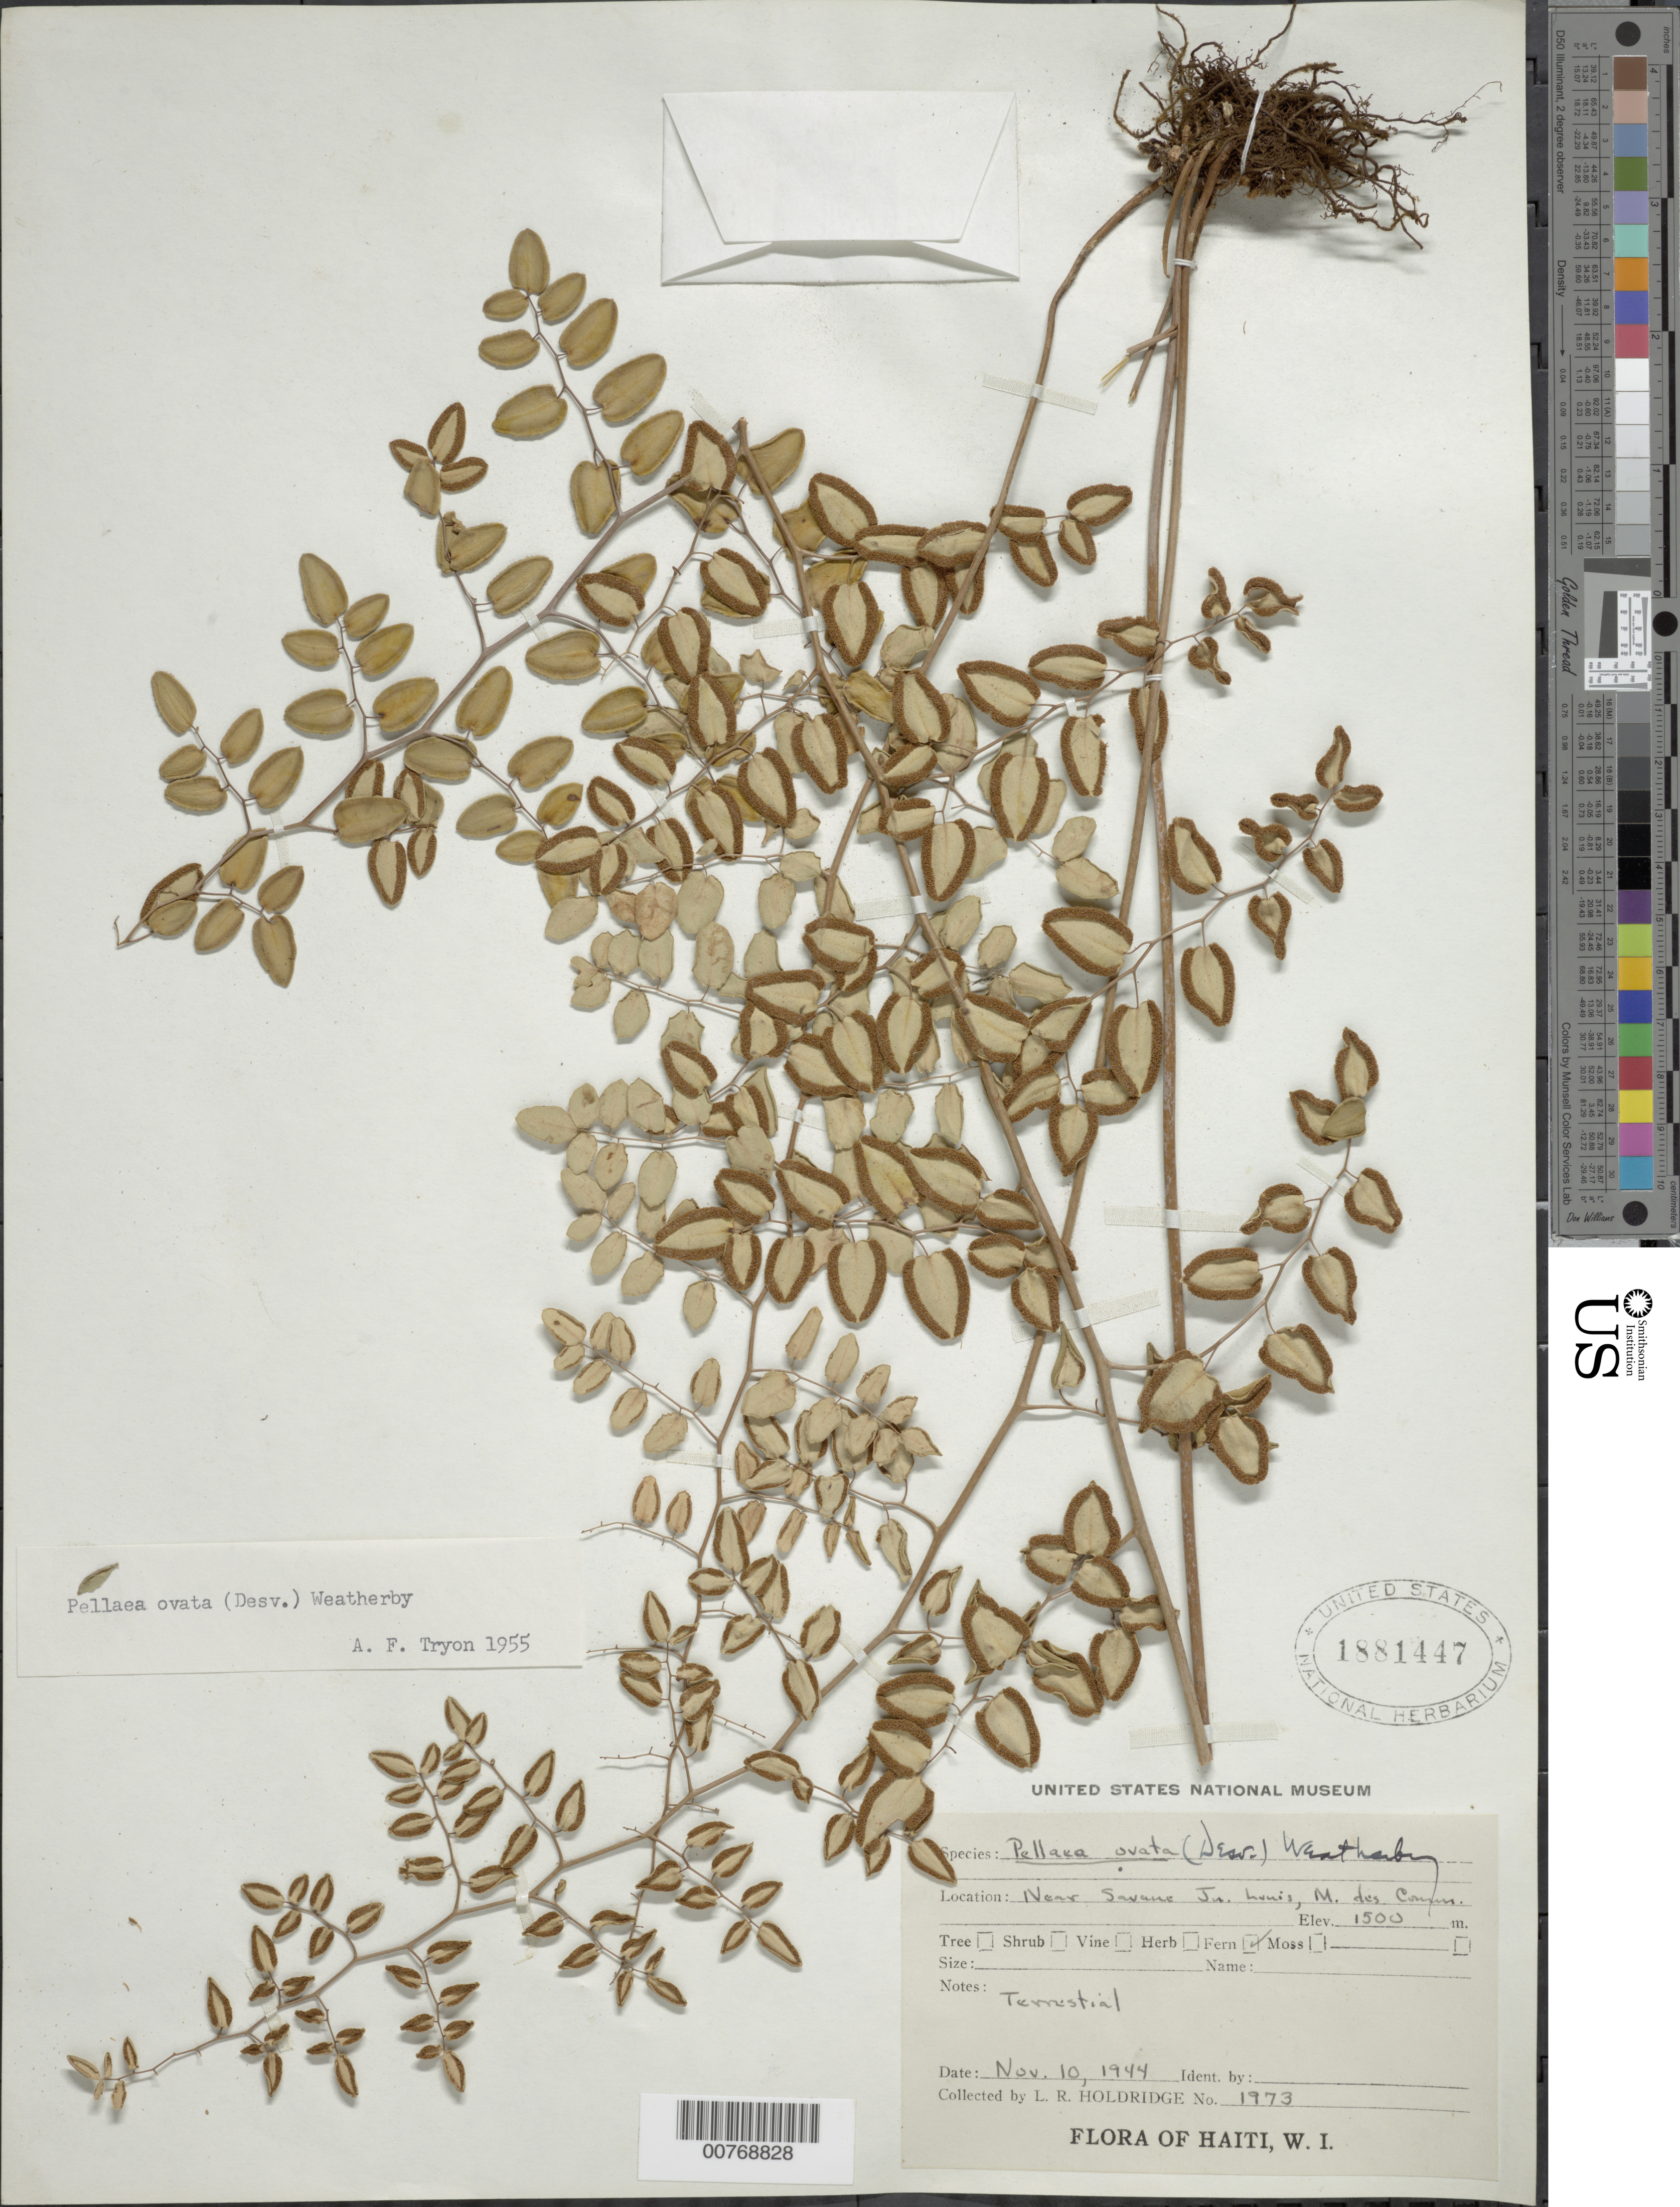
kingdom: Plantae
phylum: Tracheophyta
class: Polypodiopsida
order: Polypodiales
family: Pteridaceae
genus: Pellaea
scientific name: Pellaea ovata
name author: (Desv.) Weath.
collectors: L. Holdridge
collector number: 1973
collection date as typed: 10 Nov 1944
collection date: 1944-11-10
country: Haiti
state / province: Ouest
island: Hispaniola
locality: Near Savane St. Louis, Morne des Commissaires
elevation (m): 1500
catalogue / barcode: US 1881447